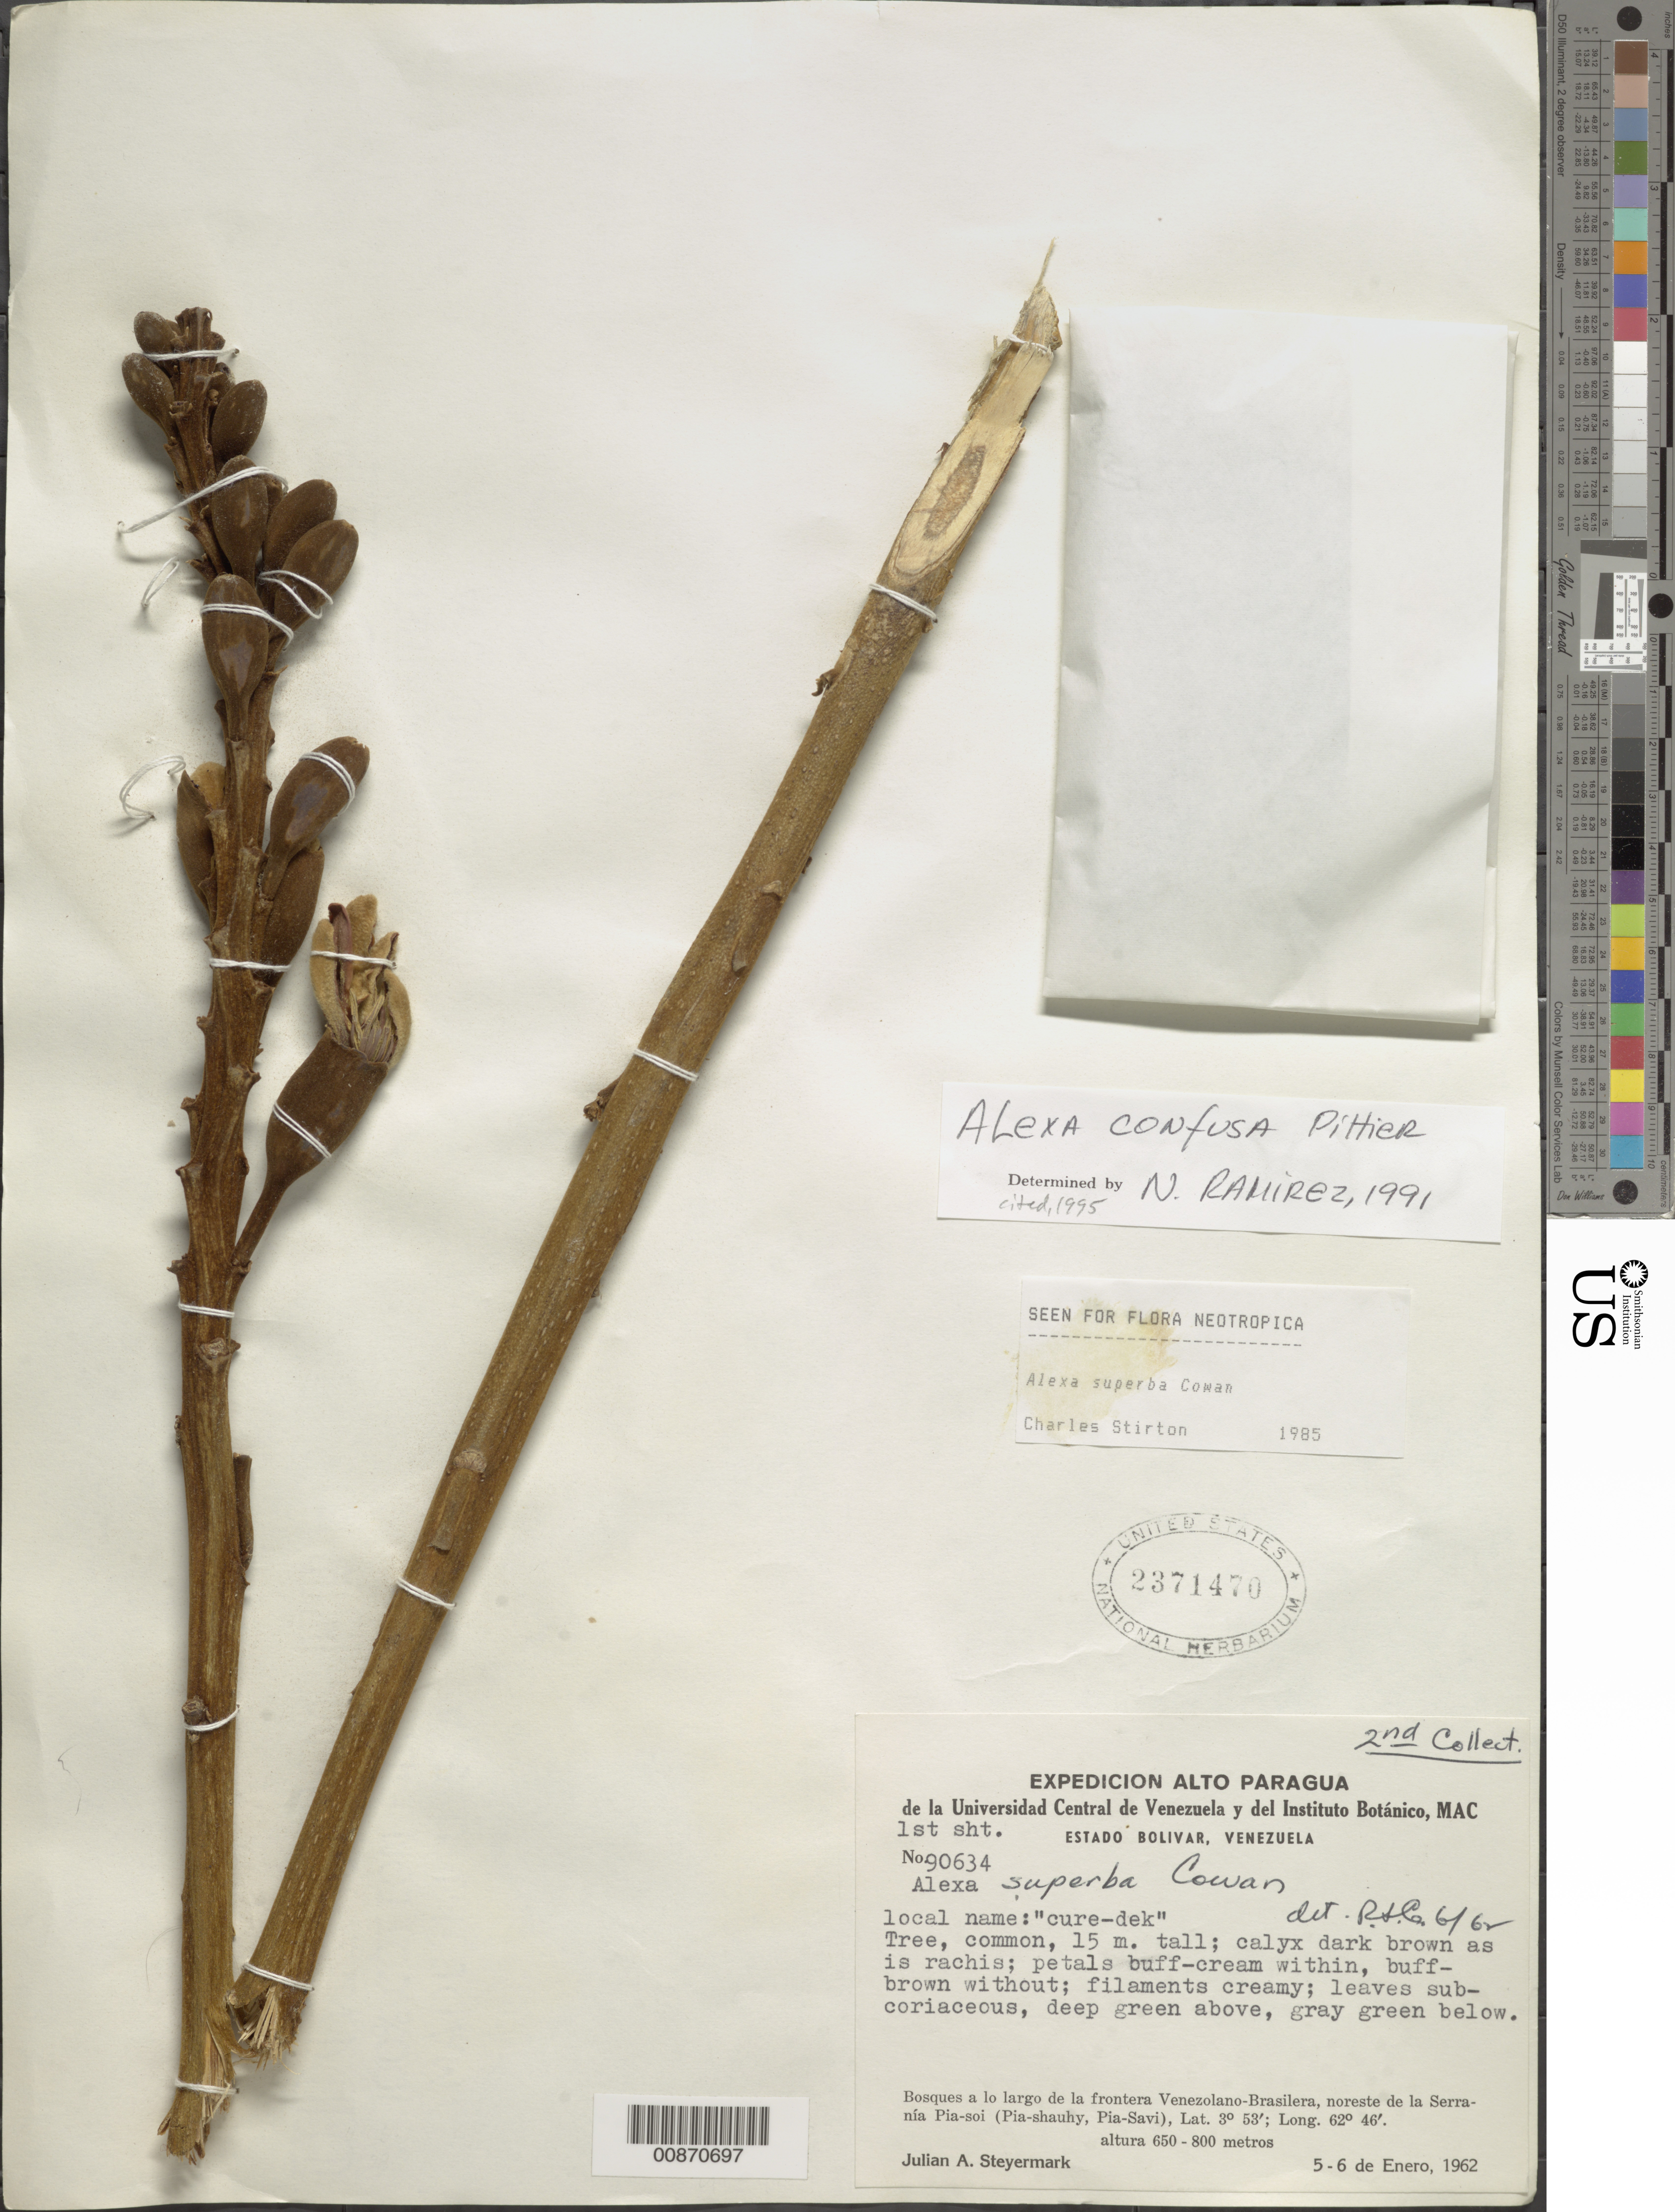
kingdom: Plantae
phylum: Tracheophyta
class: Magnoliopsida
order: Fabales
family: Fabaceae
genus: Alexa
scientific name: Alexa confusa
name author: Pittier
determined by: Ramírez, N.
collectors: J. Steyermark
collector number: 90634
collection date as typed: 5-Jan-62 to 6-Jan-62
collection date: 1962-01-05/1962-01-06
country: Venezuela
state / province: Bolívar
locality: Serranía Pia-soi, NE of; on Venezuela-Brazil border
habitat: Bosques a lo largo de la frontera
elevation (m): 650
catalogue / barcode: US 2371470